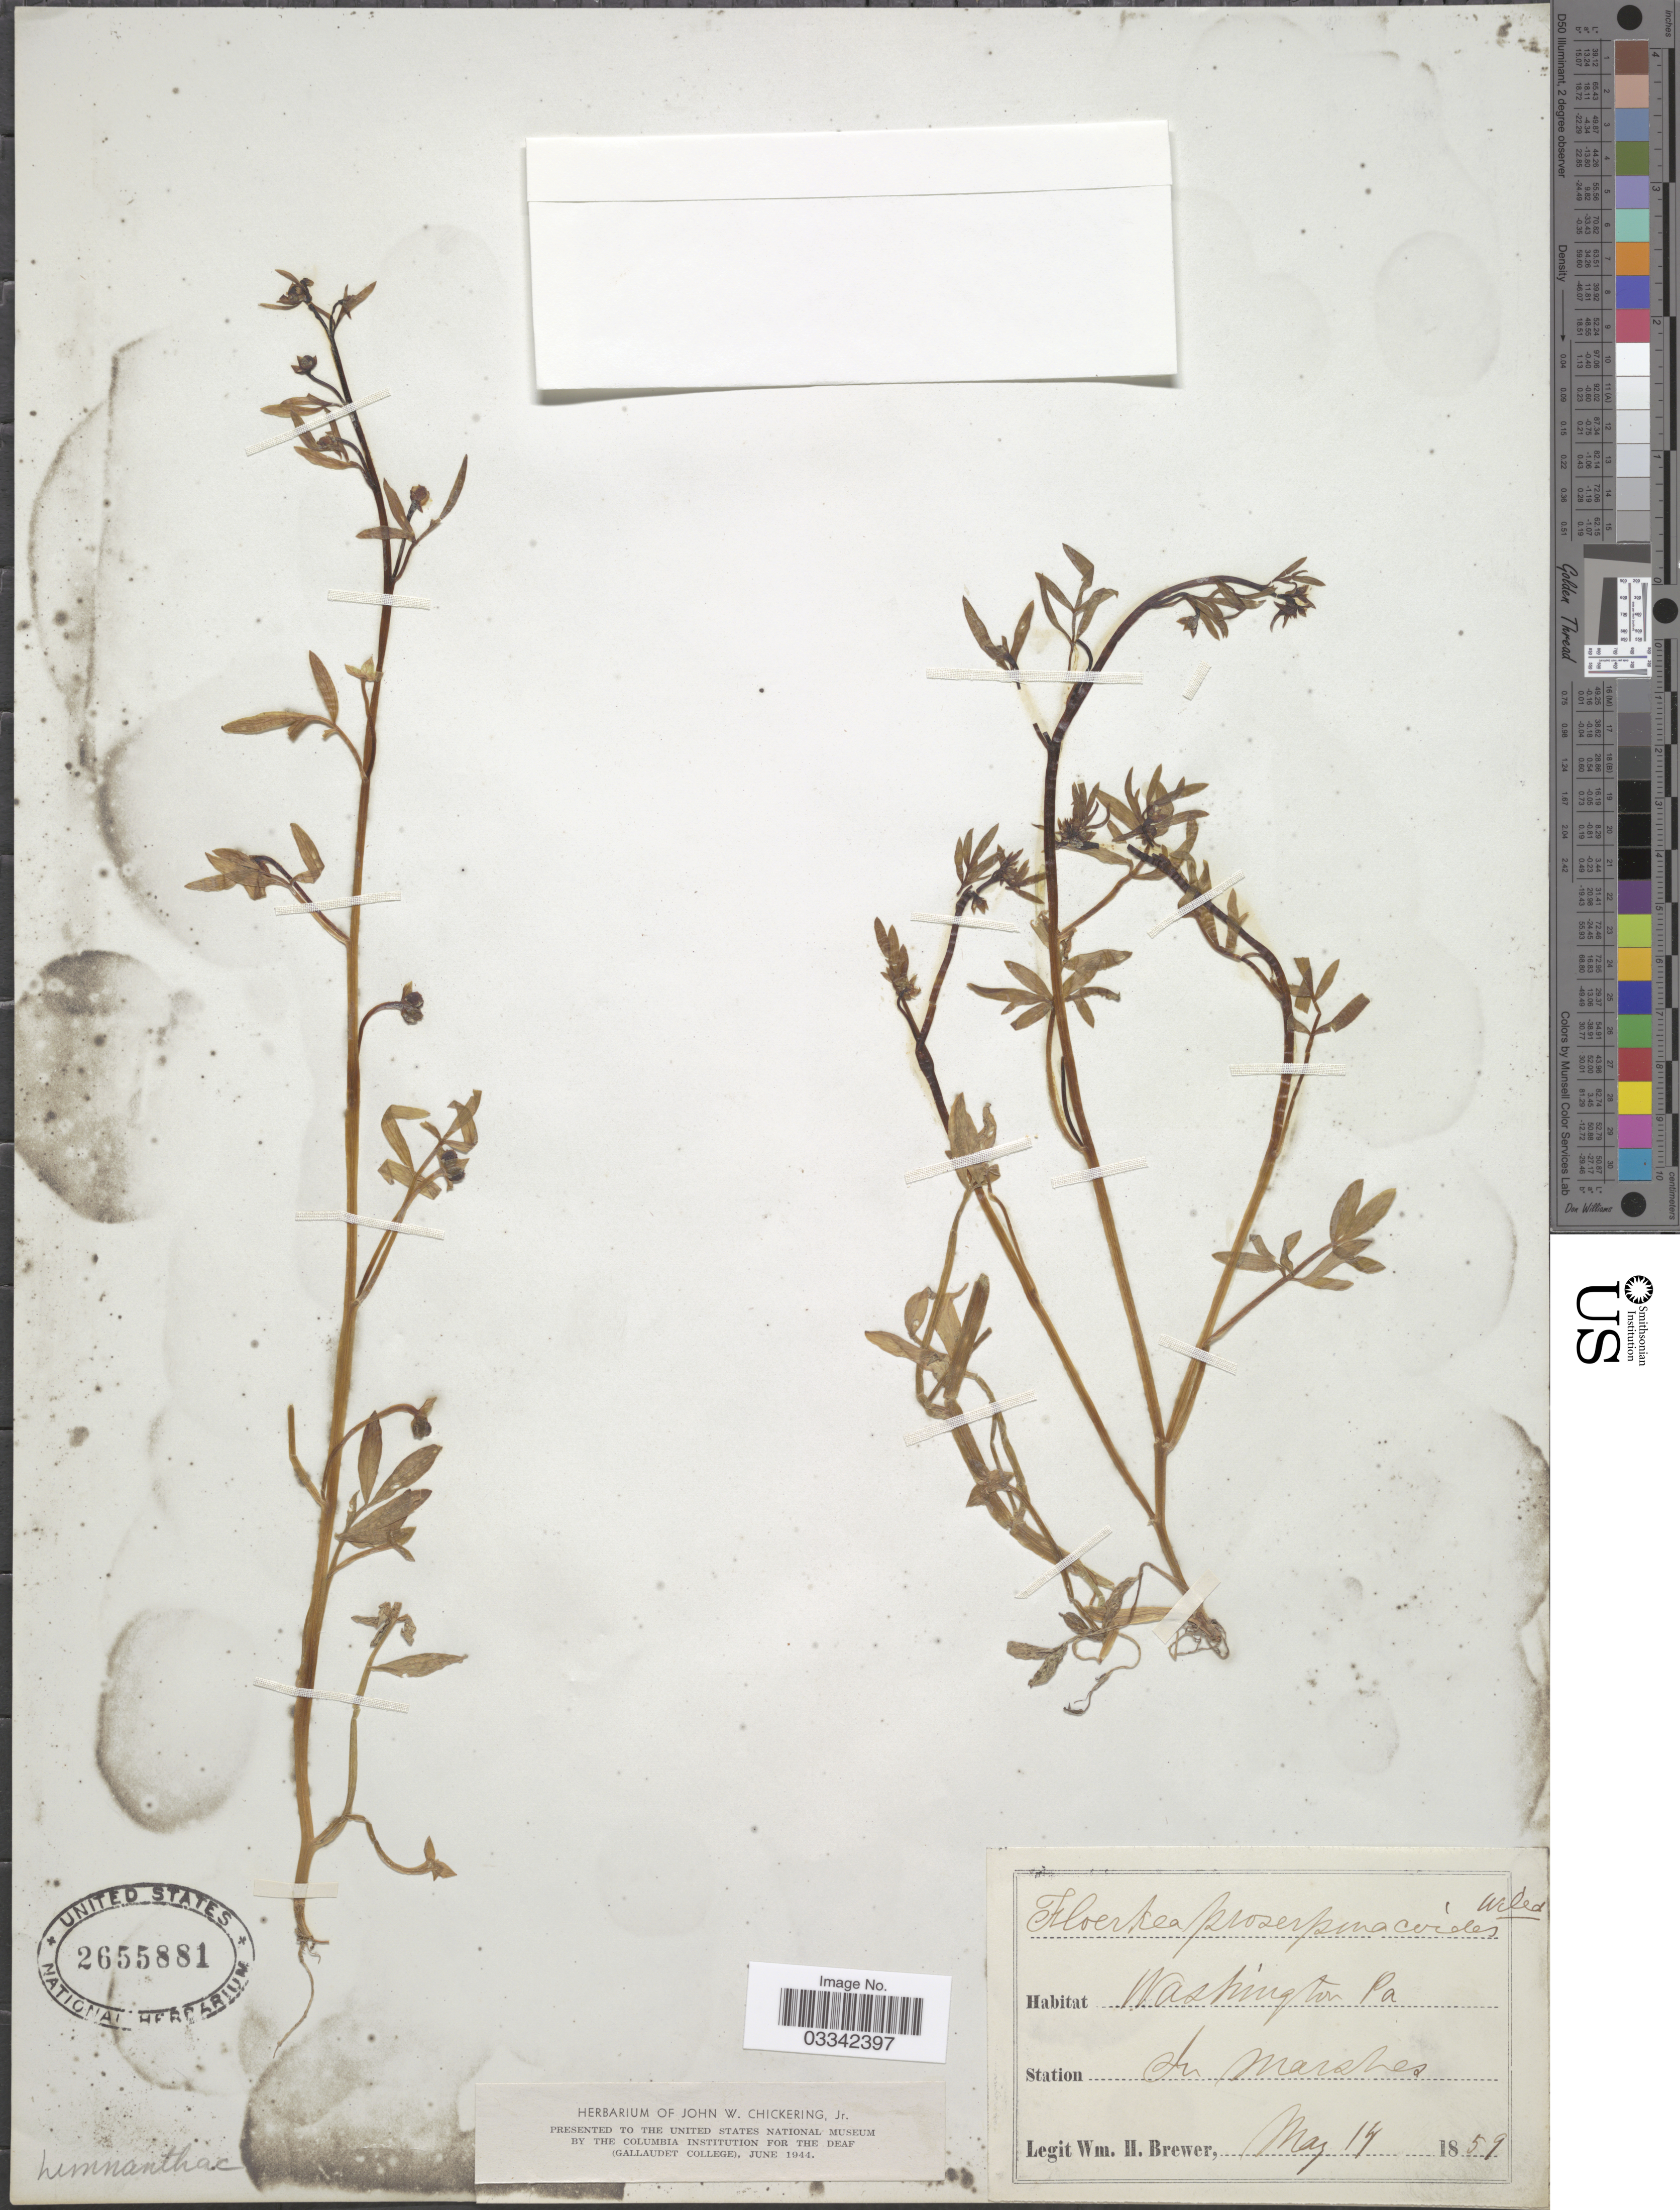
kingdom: Plantae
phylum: Tracheophyta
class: Magnoliopsida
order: Brassicales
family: Limnanthaceae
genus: Floerkea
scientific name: Floerkea proserpinacoides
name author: Willd.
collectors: W. H. Brewer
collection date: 1859-05-14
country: United States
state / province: Pennsylvania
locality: Washington.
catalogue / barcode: US 2655881